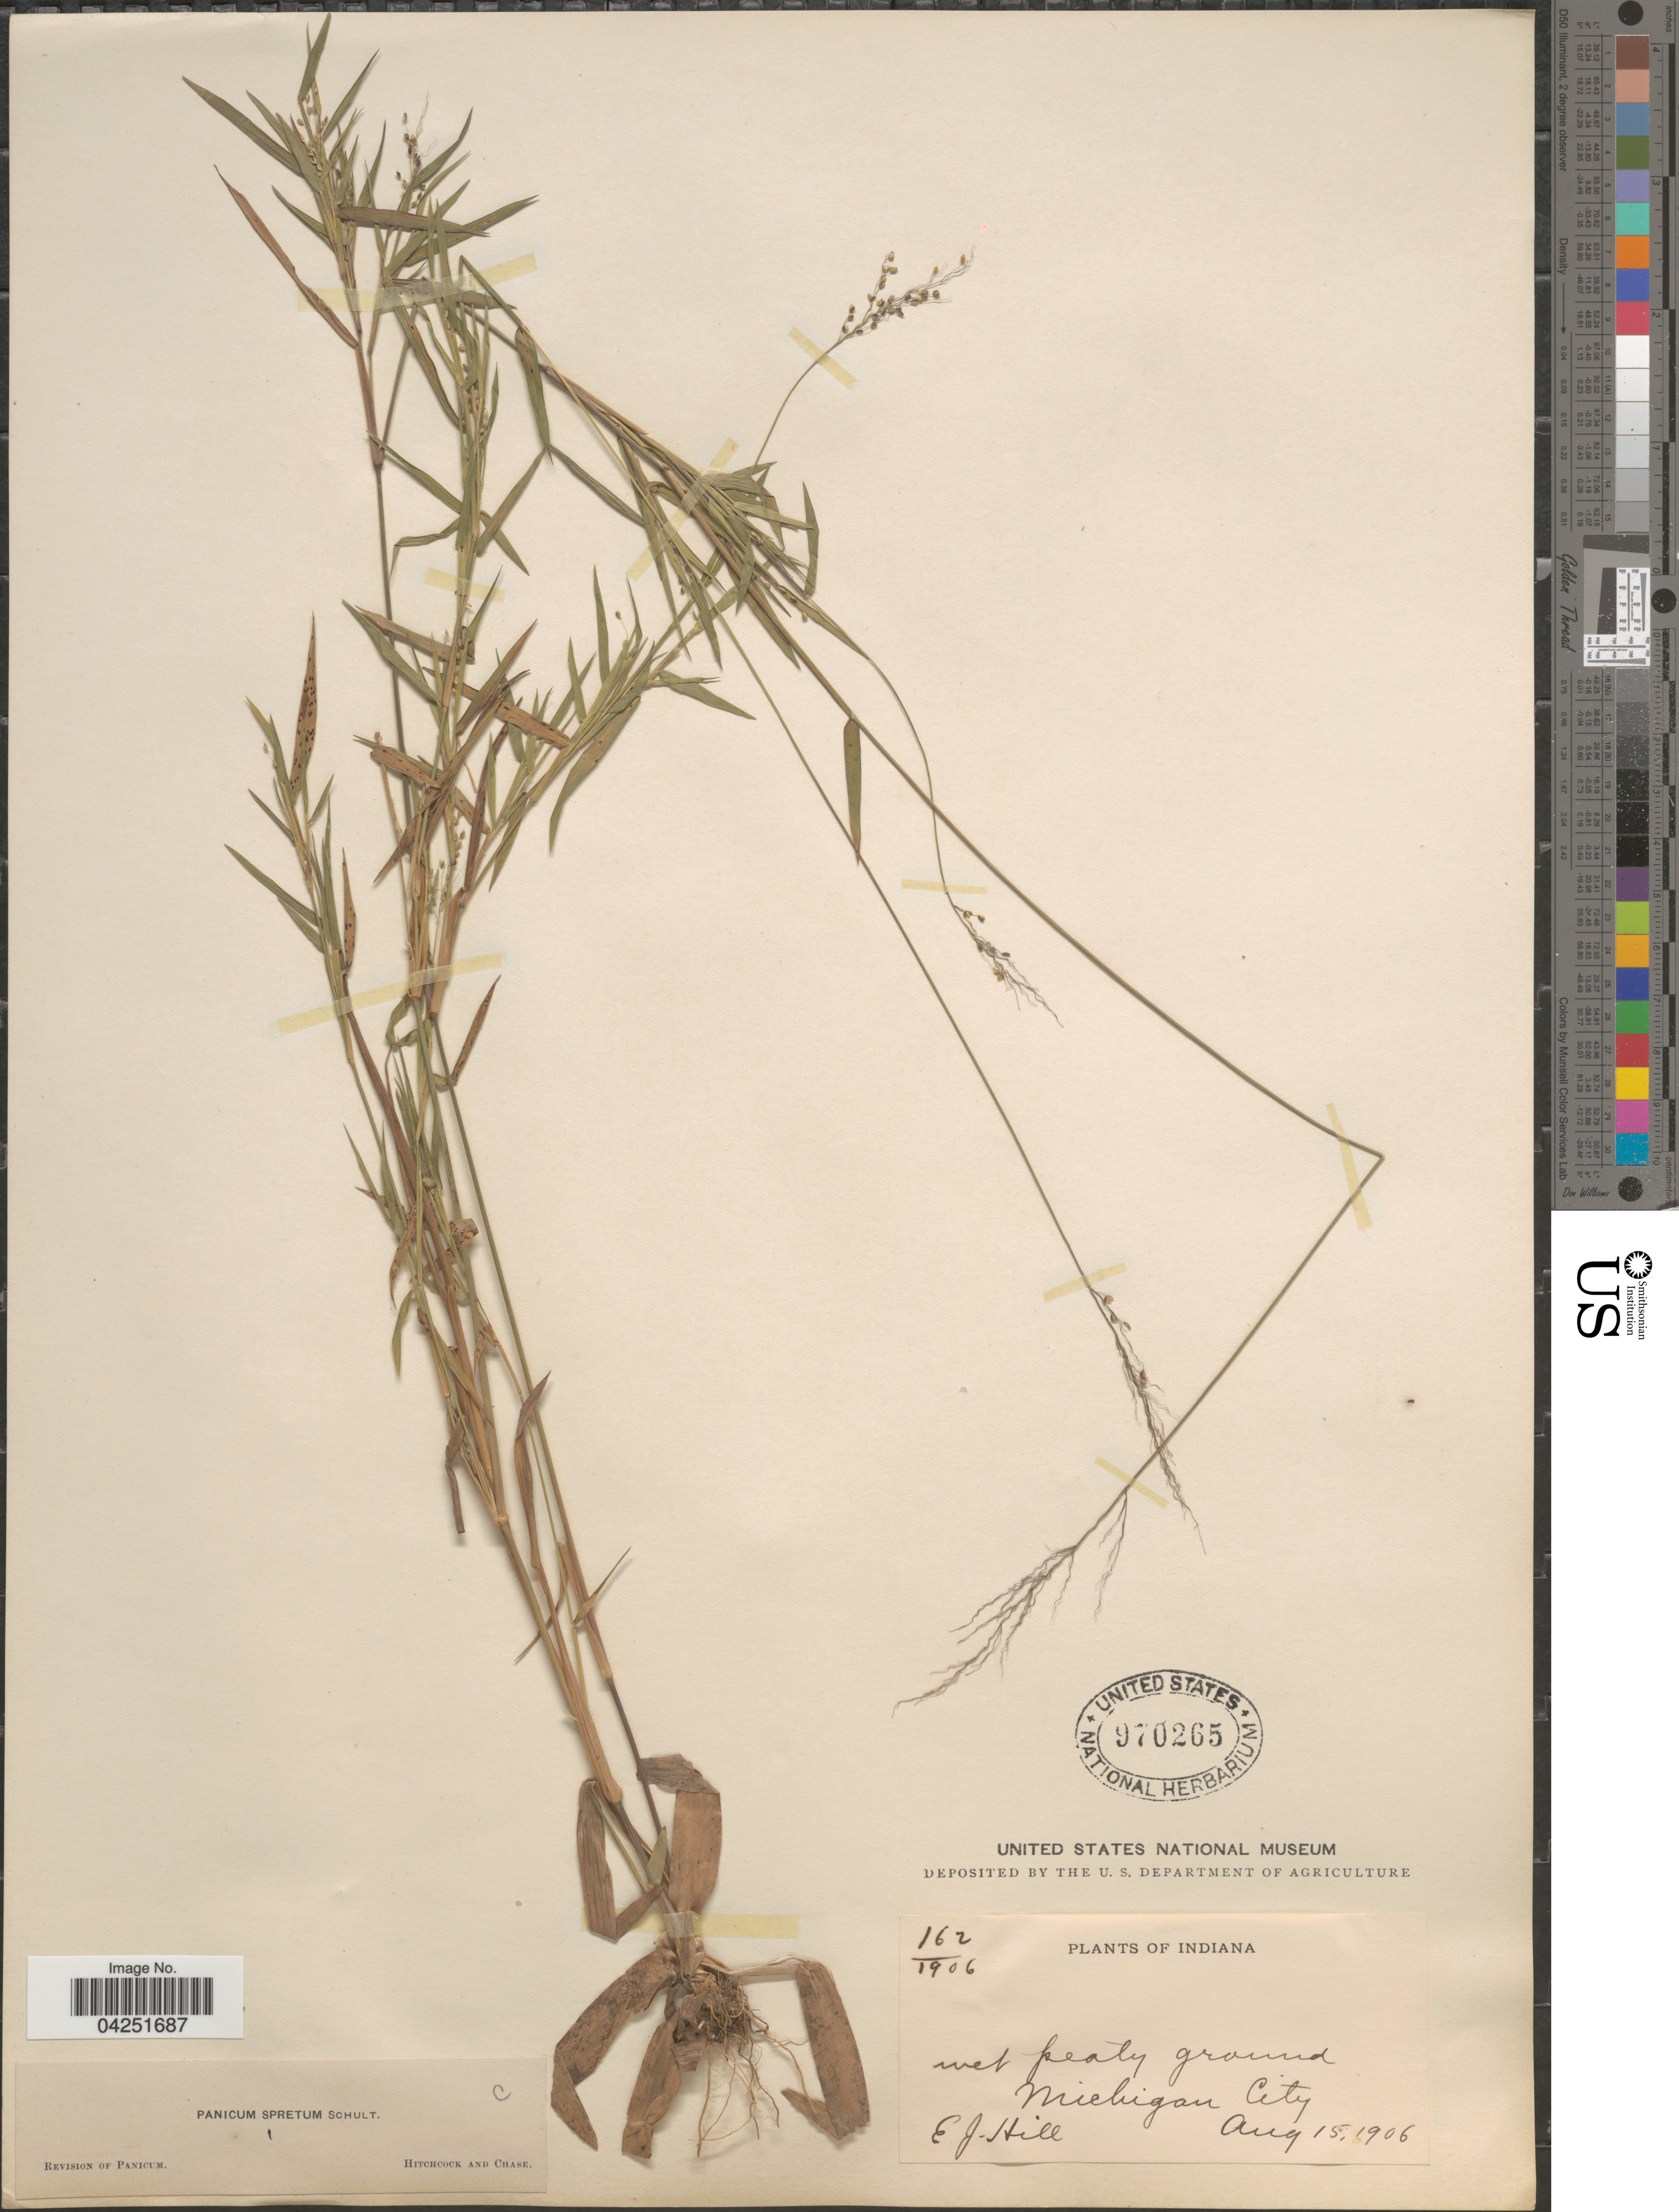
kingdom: Plantae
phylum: Tracheophyta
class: Liliopsida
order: Poales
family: Poaceae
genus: Dichanthelium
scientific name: Dichanthelium acuminatum var. densiflorum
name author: (Rand & Redfield) Gould & C.A. Clark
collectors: E. J. Hill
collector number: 162/1906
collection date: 1906-08-15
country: United States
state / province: Indiana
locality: Michigan City.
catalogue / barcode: US 970265